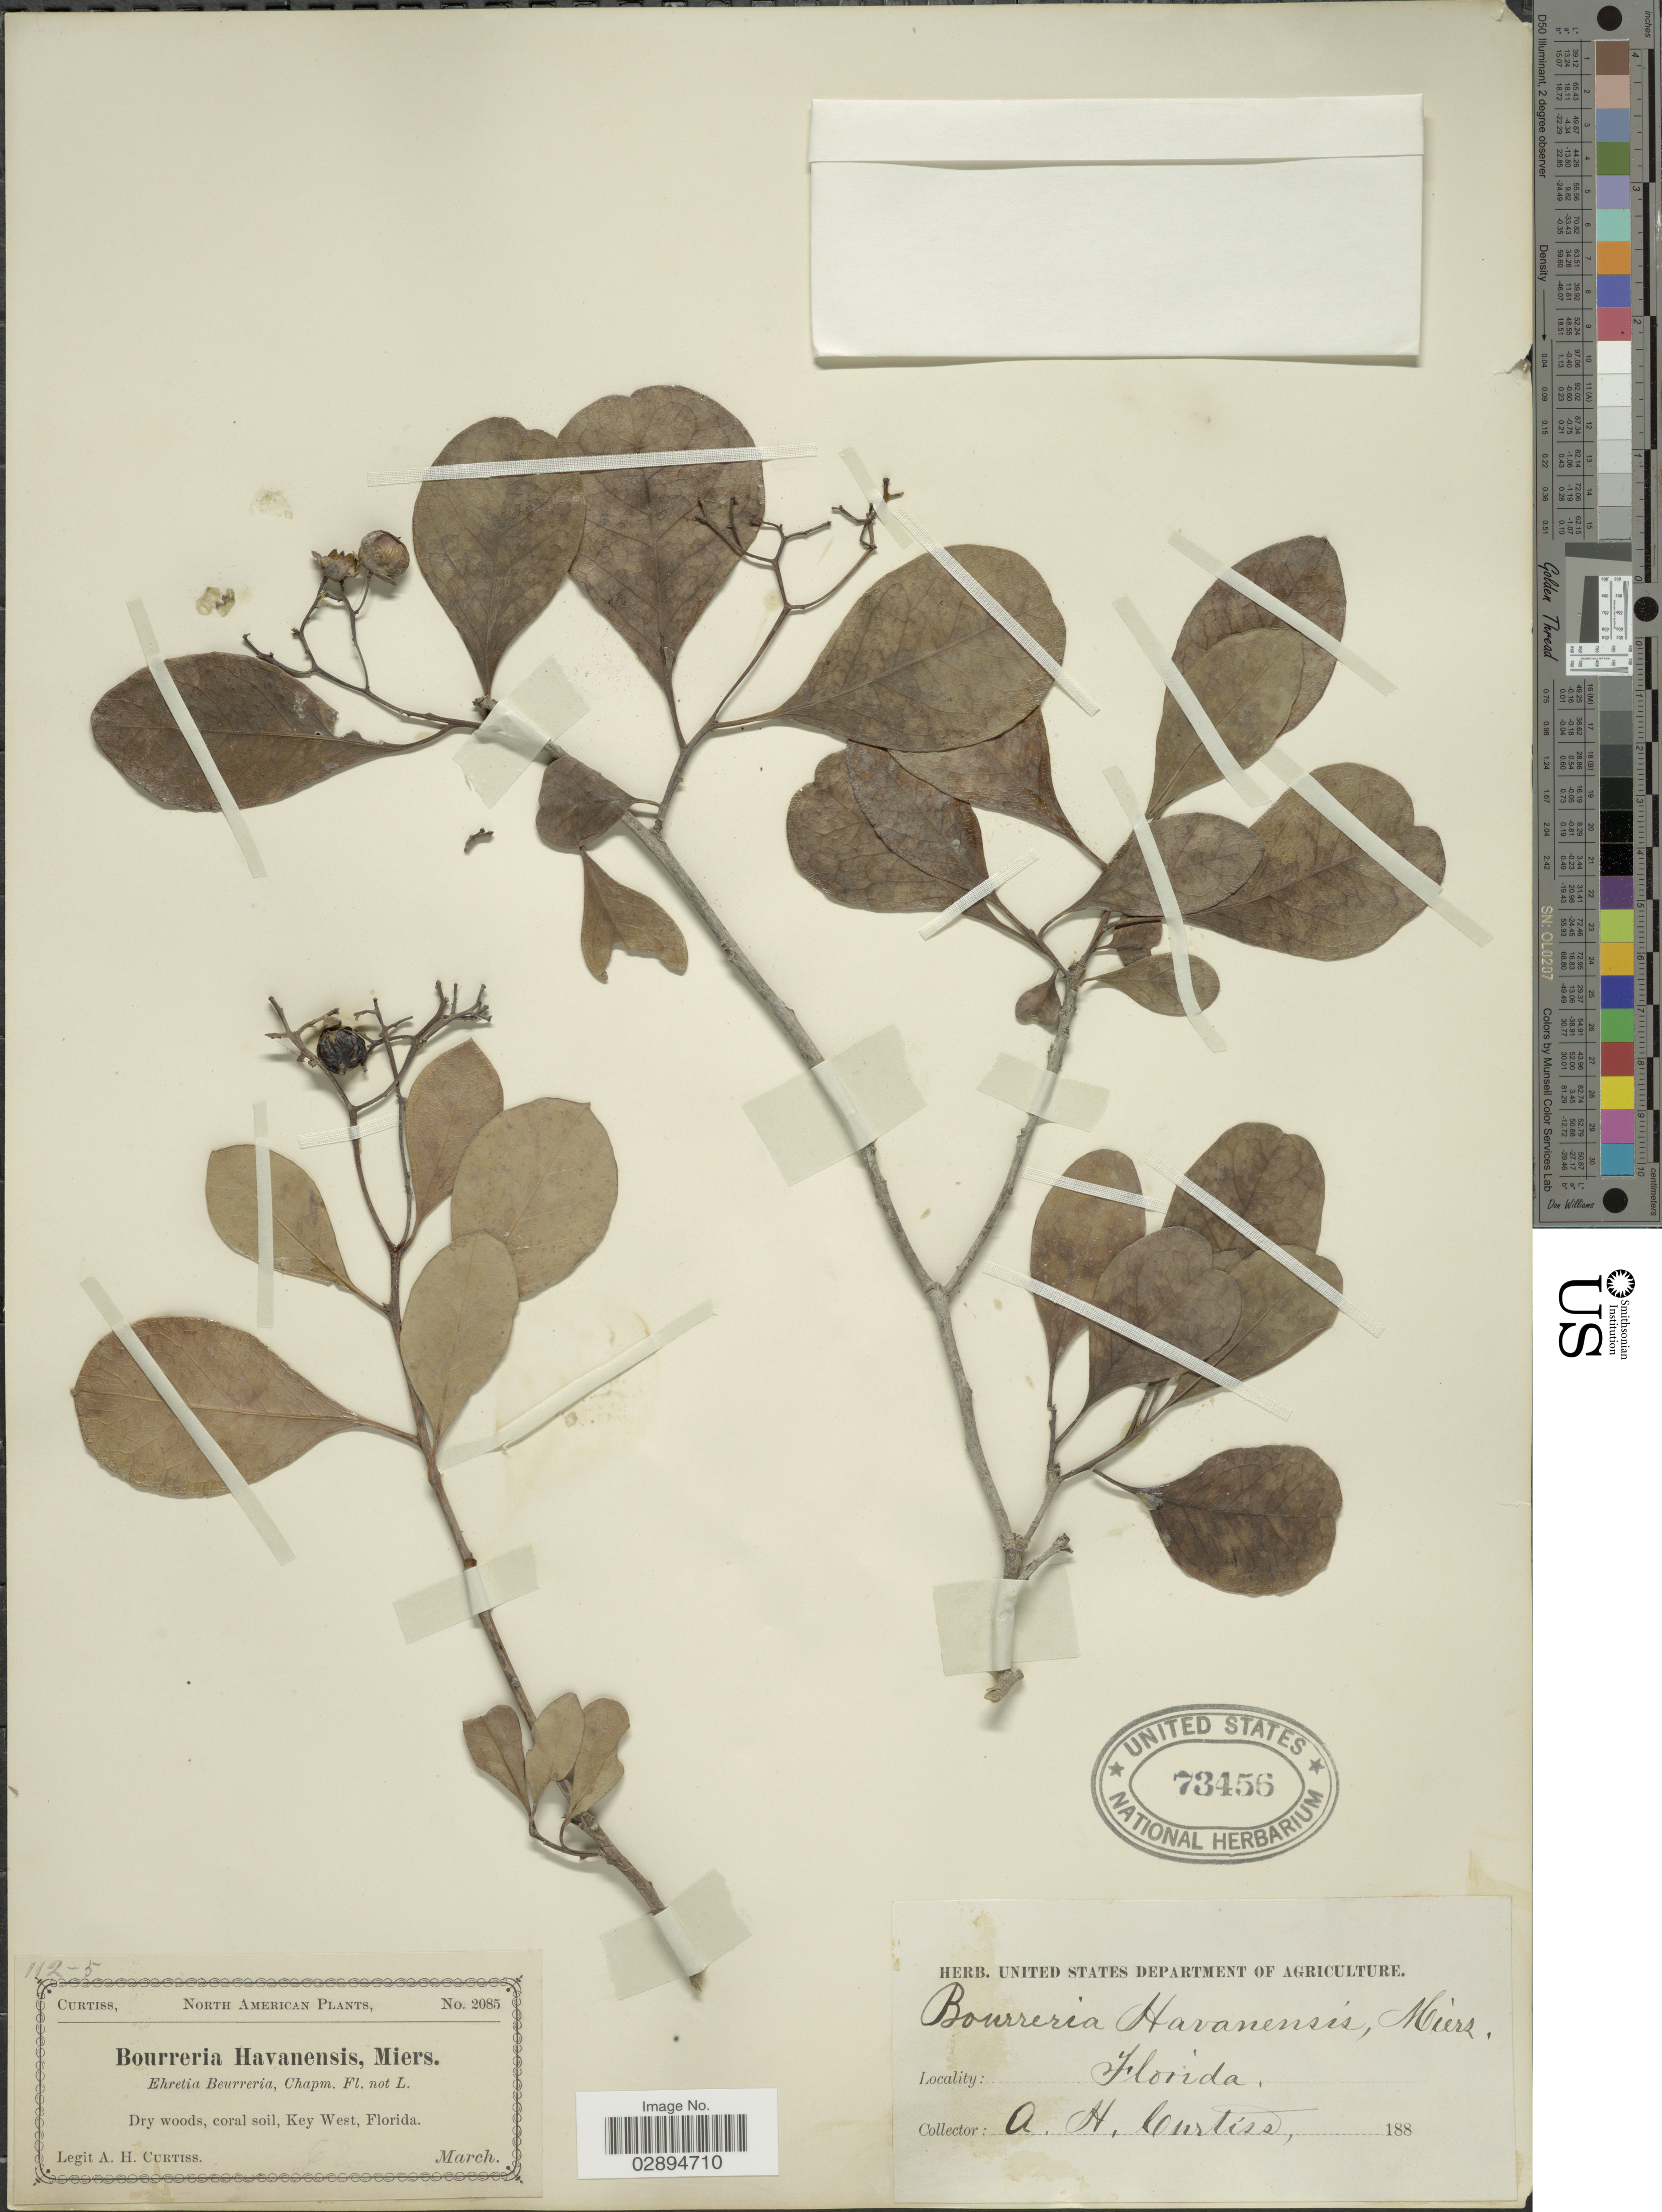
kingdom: Plantae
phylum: Tracheophyta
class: Magnoliopsida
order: Boraginales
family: Ehretiaceae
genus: Bourreria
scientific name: Bourreria ovata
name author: Miers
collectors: A. H. Curtiss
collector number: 2085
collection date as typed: March 188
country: United States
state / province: Florida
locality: North America. Dry woods, coral soil, Key West, Florida.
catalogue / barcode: US 73456